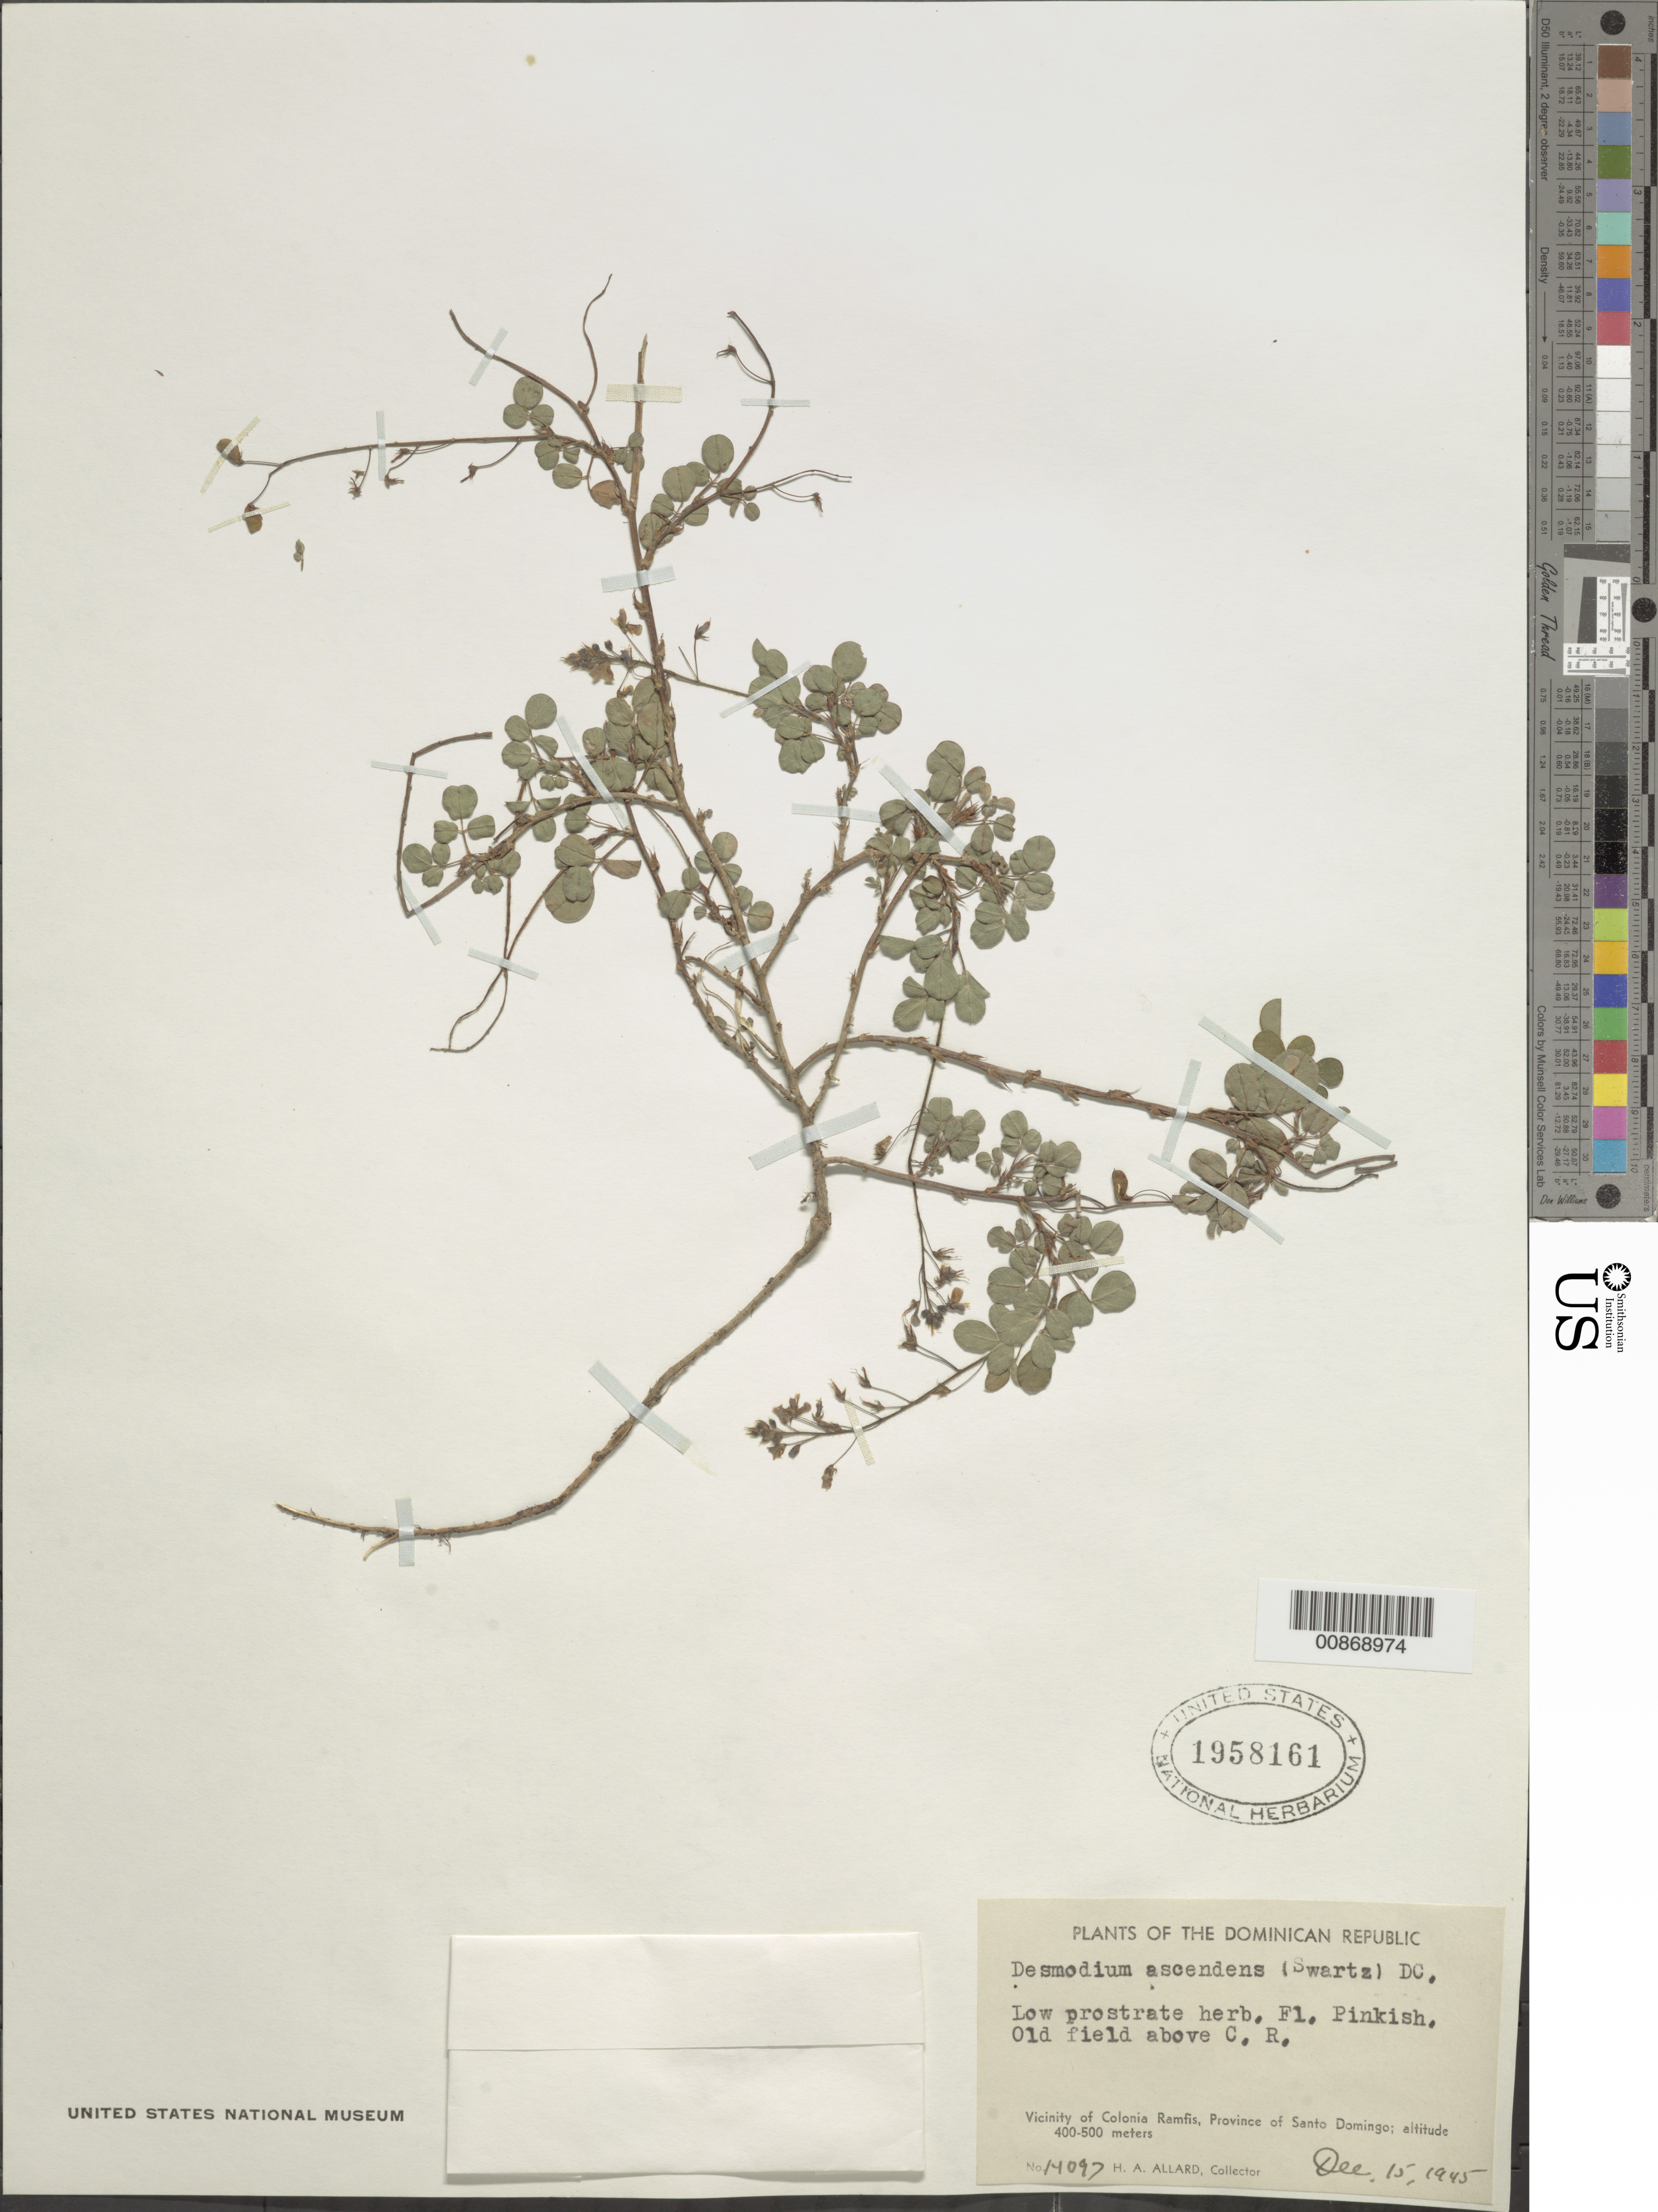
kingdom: Plantae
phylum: Tracheophyta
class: Magnoliopsida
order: Fabales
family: Fabaceae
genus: Grona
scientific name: Grona adscendens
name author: (Sw.) H. Ohashi & K. Ohashi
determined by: Strong, Mark T., (BOT), Smithsonian Institution - National Museum of Natural History (UNITED STATES)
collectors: H. A. Allard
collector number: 14097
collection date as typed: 15 Dec 1945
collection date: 1945-12-15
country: Dominican Republic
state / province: Distrito Nacional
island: Hispaniola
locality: Old field above Colonia Ramfis, Province of Santo Domingo (obsolete).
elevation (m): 400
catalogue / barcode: US 1958161